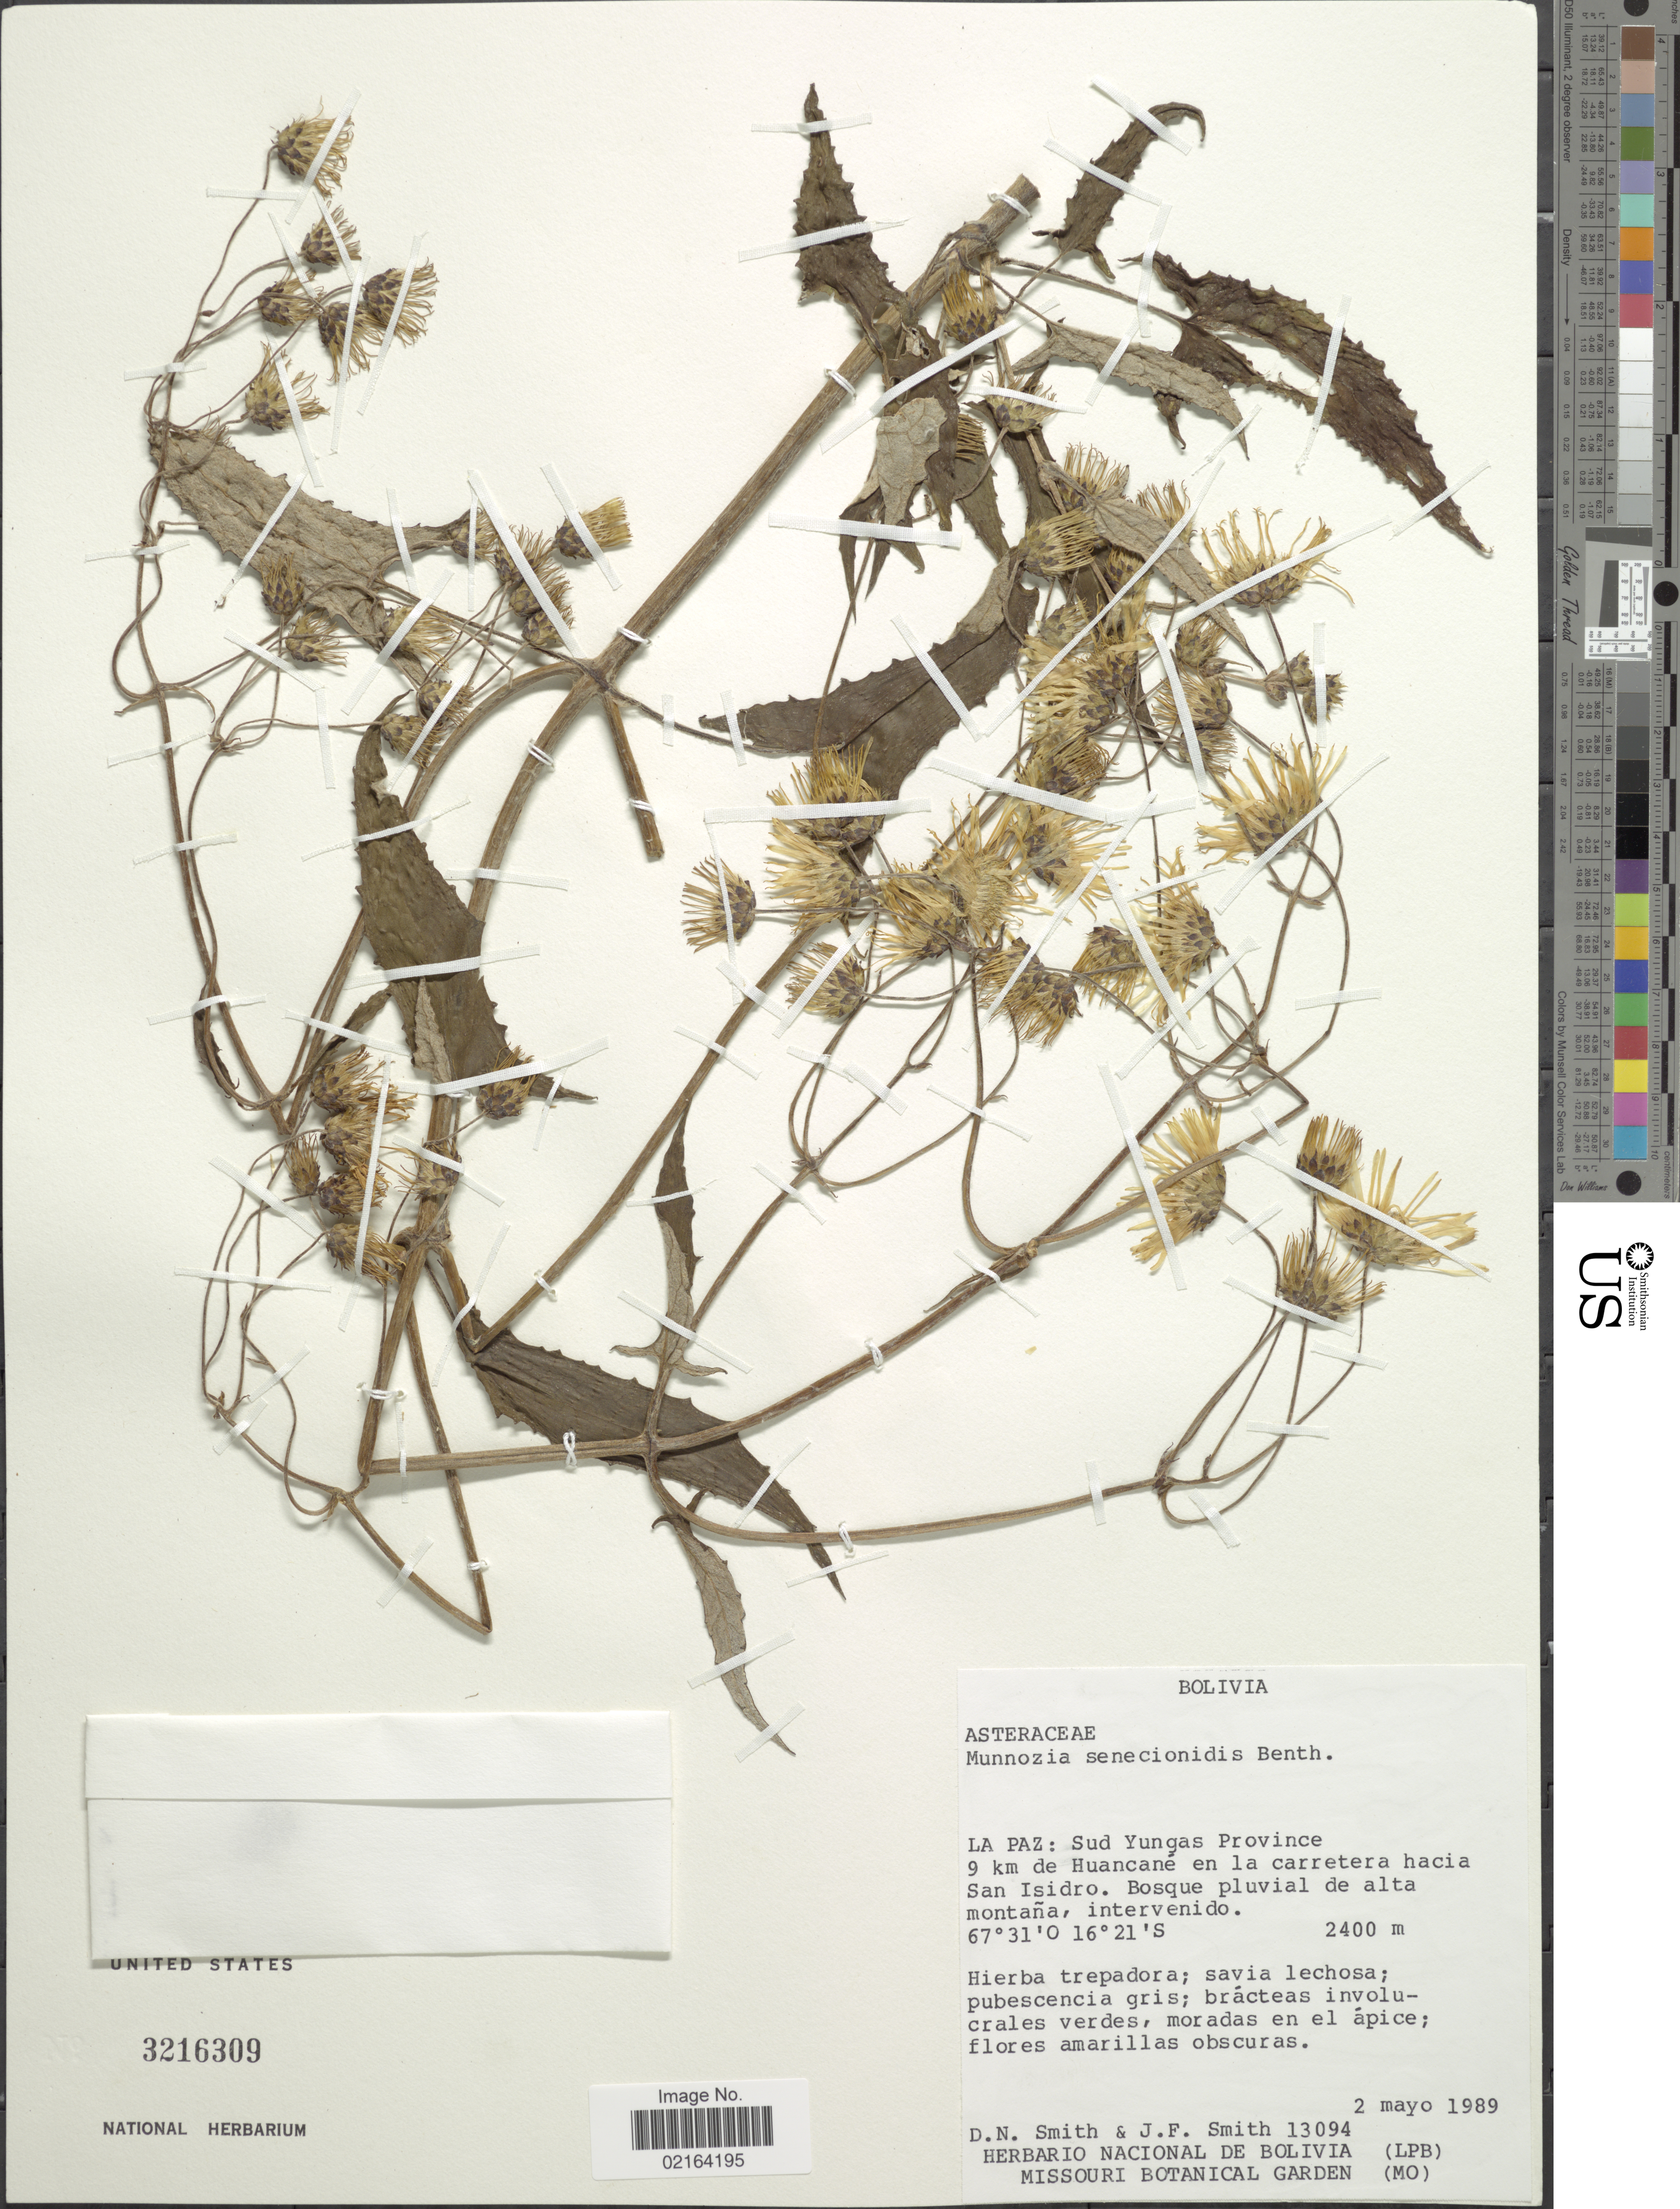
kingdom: Plantae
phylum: Tracheophyta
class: Magnoliopsida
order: Asterales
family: Asteraceae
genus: Munnozia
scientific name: Munnozia senecionidis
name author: Benth.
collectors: D. Smith & J. Smith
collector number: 13094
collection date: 1989-05-02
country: Bolivia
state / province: La Paz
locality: La Paz: Sud Yungas Province, 9 km de Huancane en la carretera hacia San Isidro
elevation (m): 2400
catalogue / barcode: US 3216309